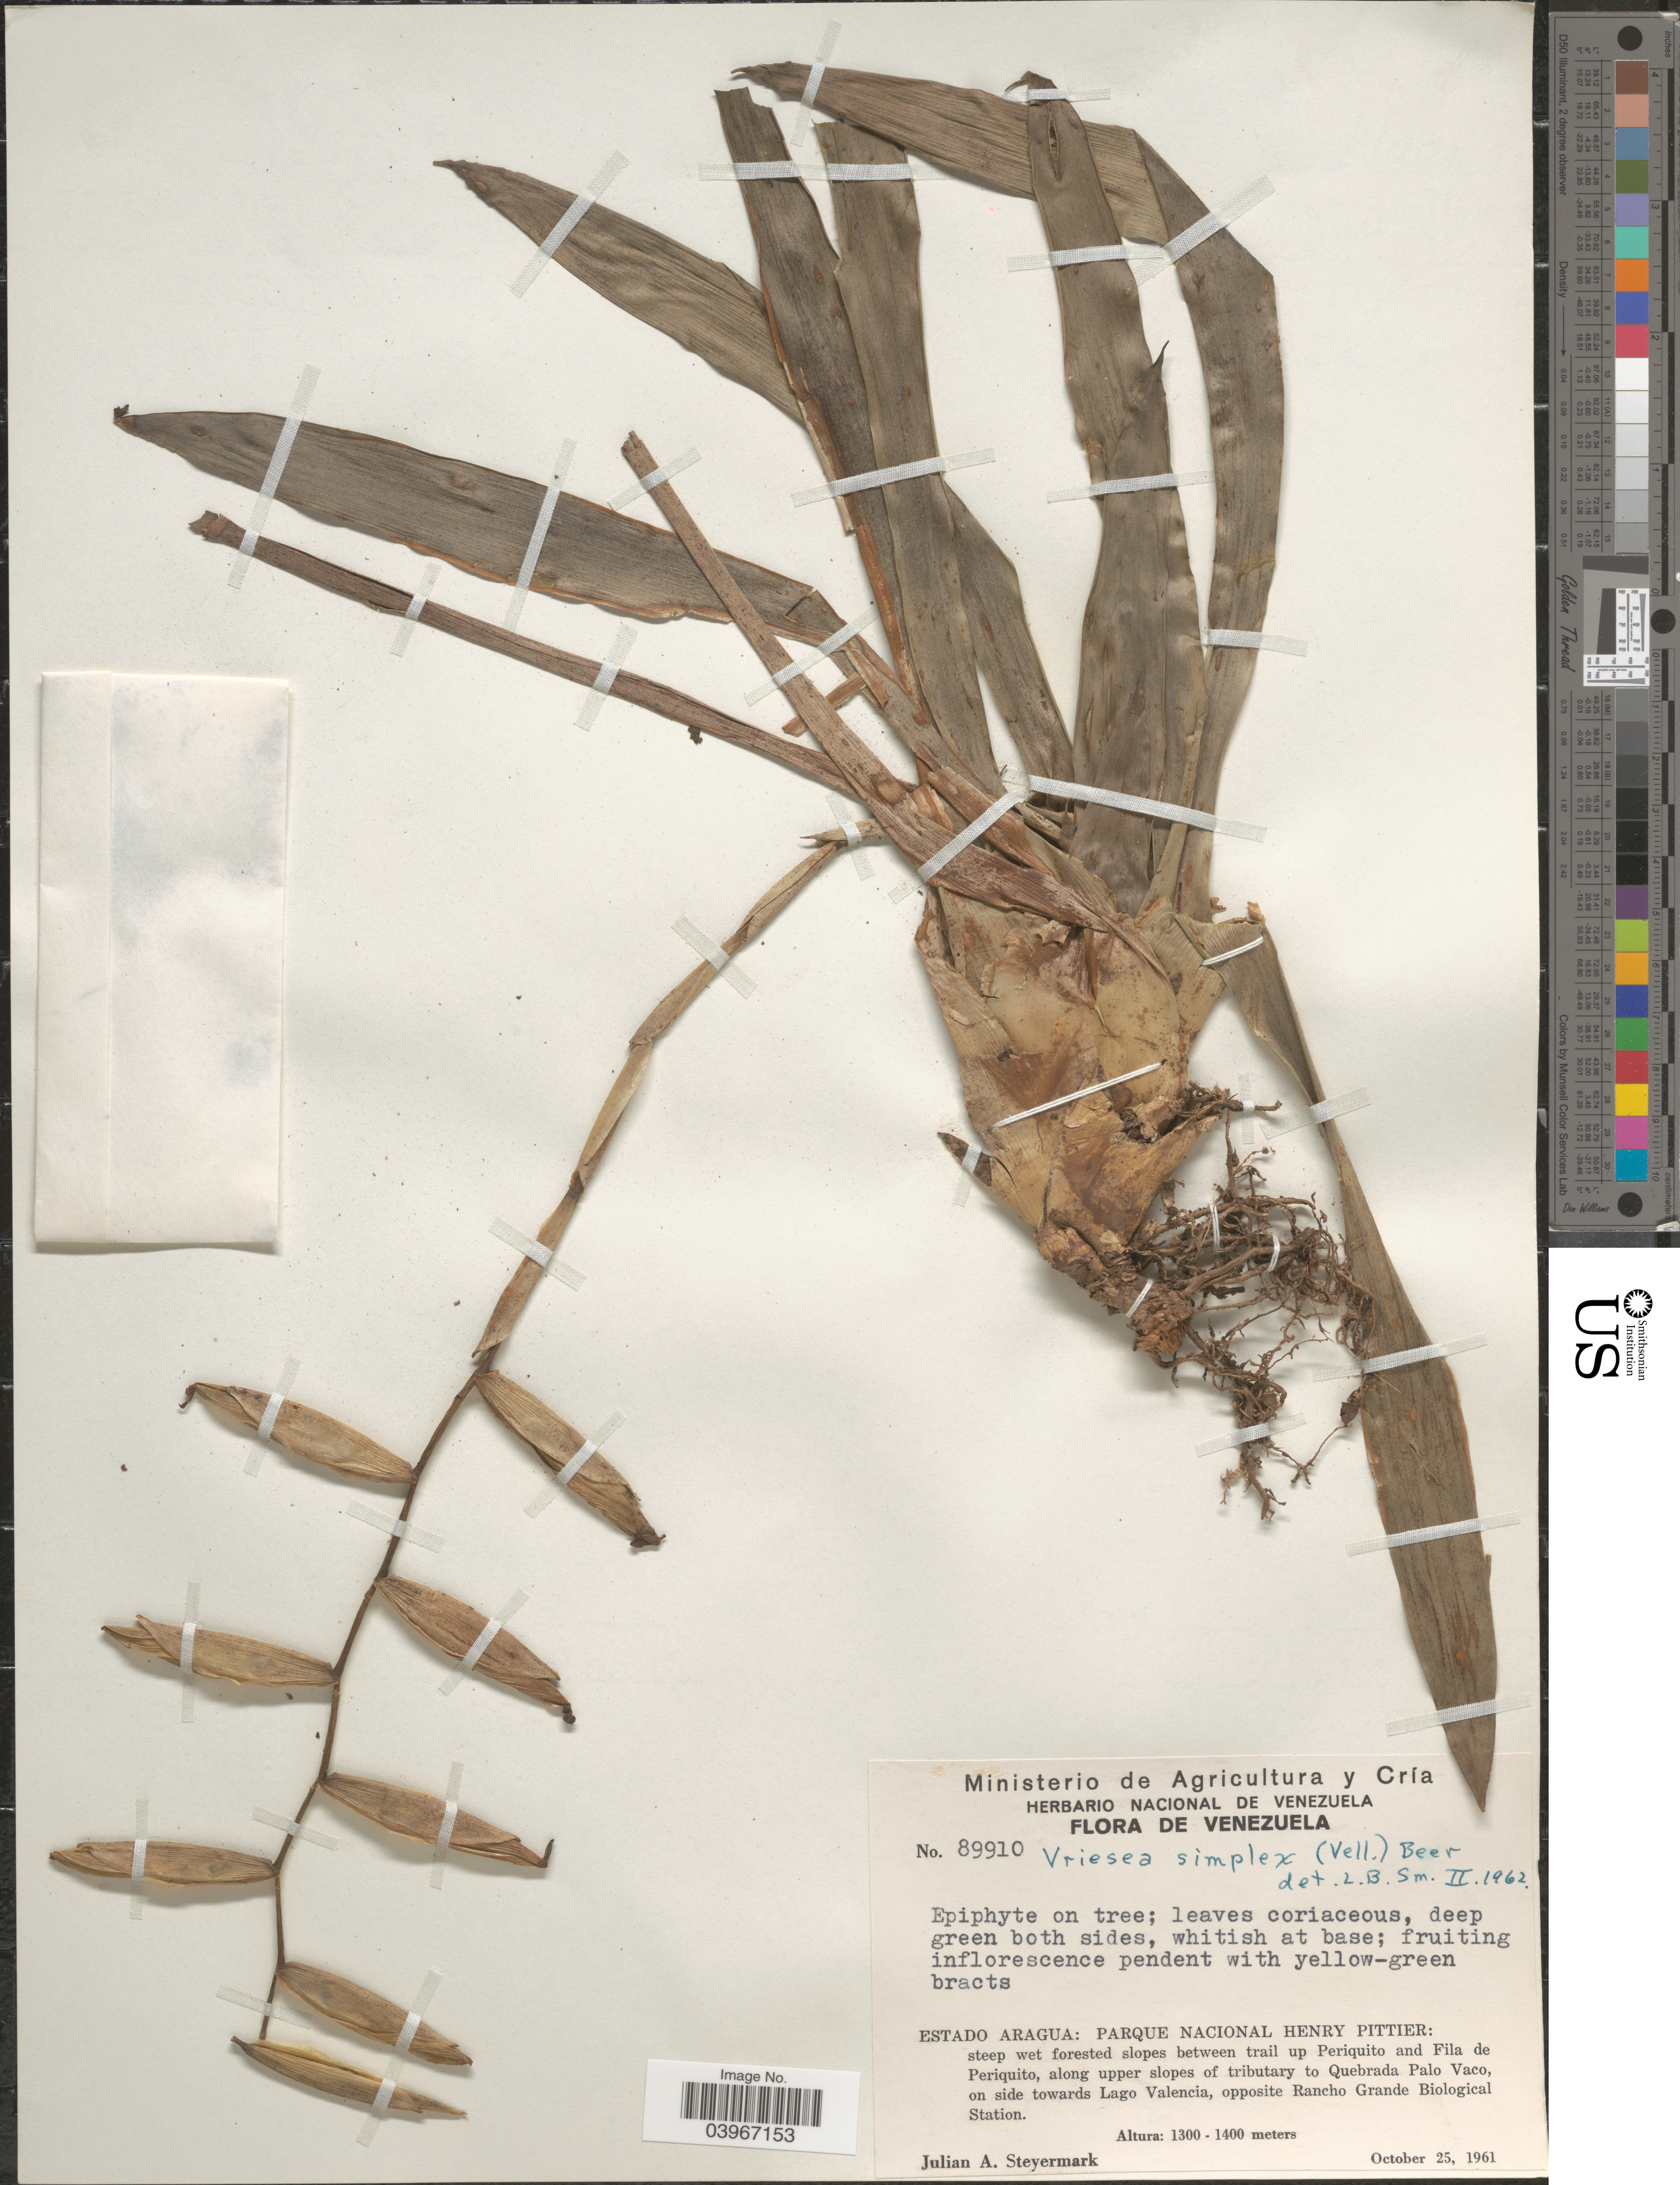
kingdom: Plantae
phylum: Tracheophyta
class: Liliopsida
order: Poales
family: Bromeliaceae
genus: Vriesea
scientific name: Vriesea simplex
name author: (Vell.) Beer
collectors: J. Steyermark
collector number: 89910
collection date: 1961-10-25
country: Venezuela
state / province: Aragua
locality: Parque Nacional Henry Pittier: steep wet forested slopes between trail up Periquito and Fila de Periquito, along upper slopes of tributary to Quebrada Palo Vaco, on side towards Lago Valencia, opposite Rancho Grande Biological Station.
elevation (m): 1300